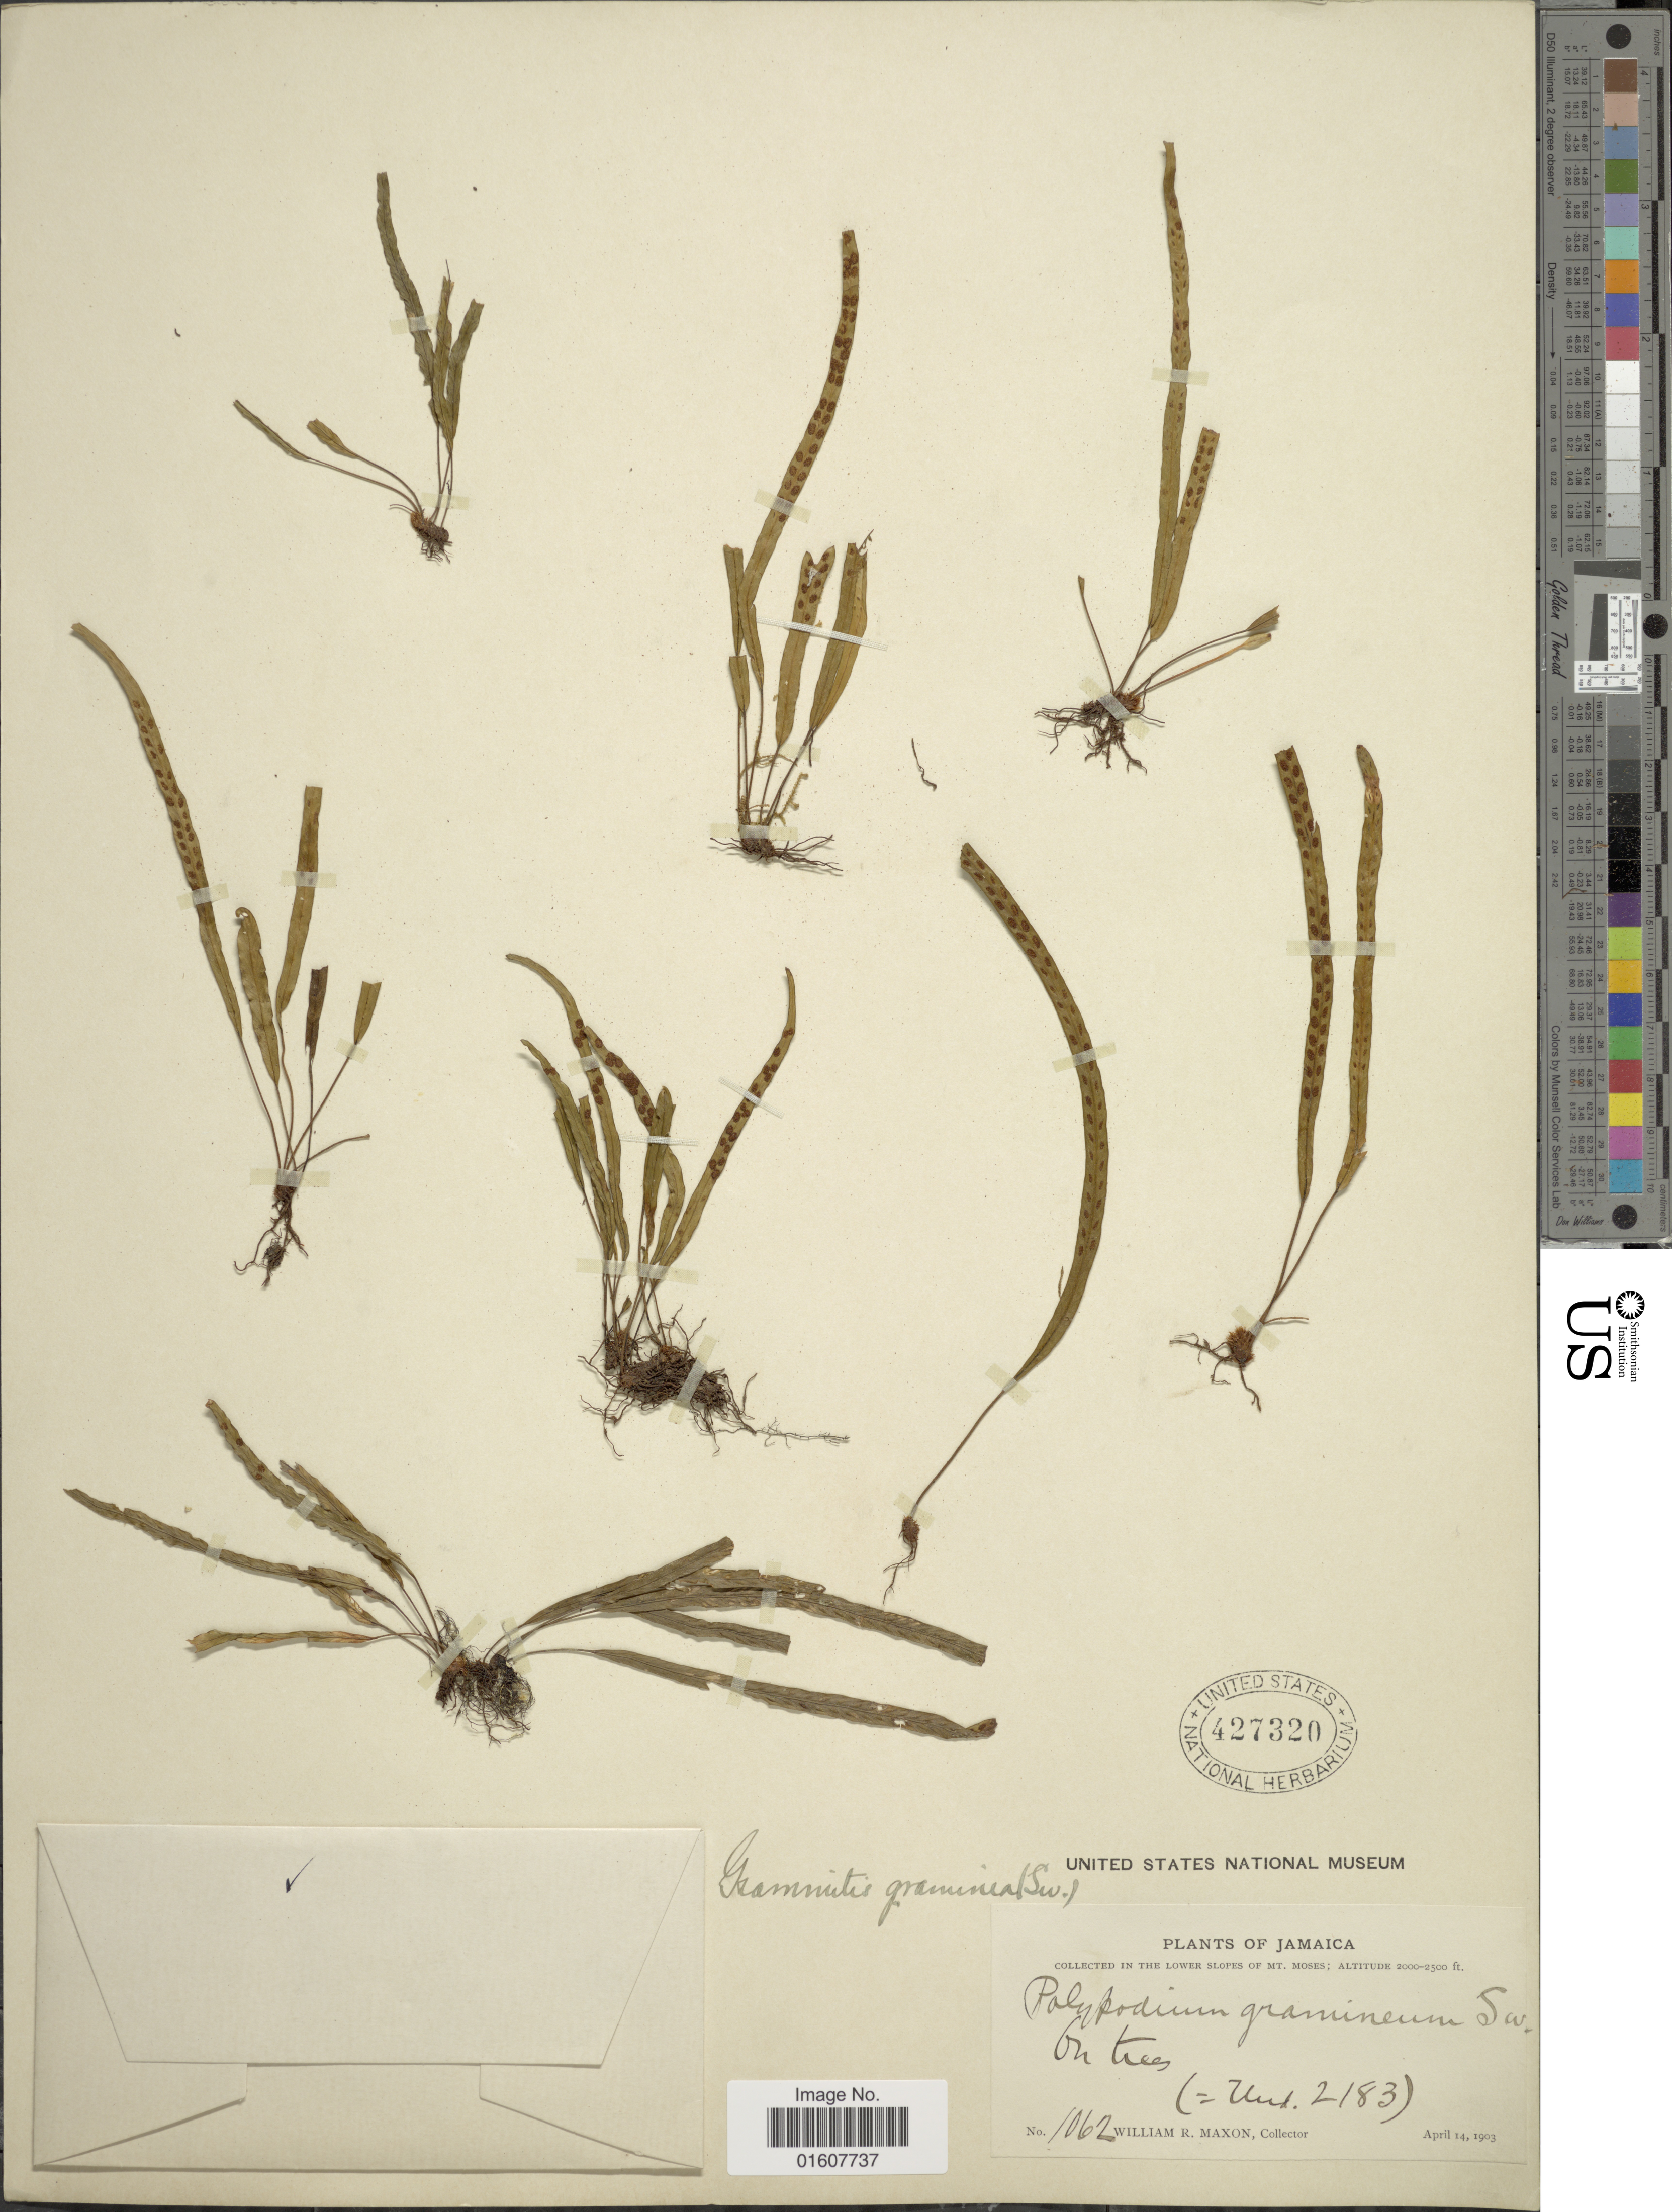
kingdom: Plantae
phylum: Tracheophyta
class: Polypodiopsida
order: Polypodiales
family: Polypodiaceae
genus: Lomaphlebia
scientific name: Lomaphlebia linearis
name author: (Sw.) J. Sm.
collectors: W. R. Maxon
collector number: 1062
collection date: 1903-04-14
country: Jamaica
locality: In the Lower slopes of Mt. Moses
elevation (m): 610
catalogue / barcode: US 427320